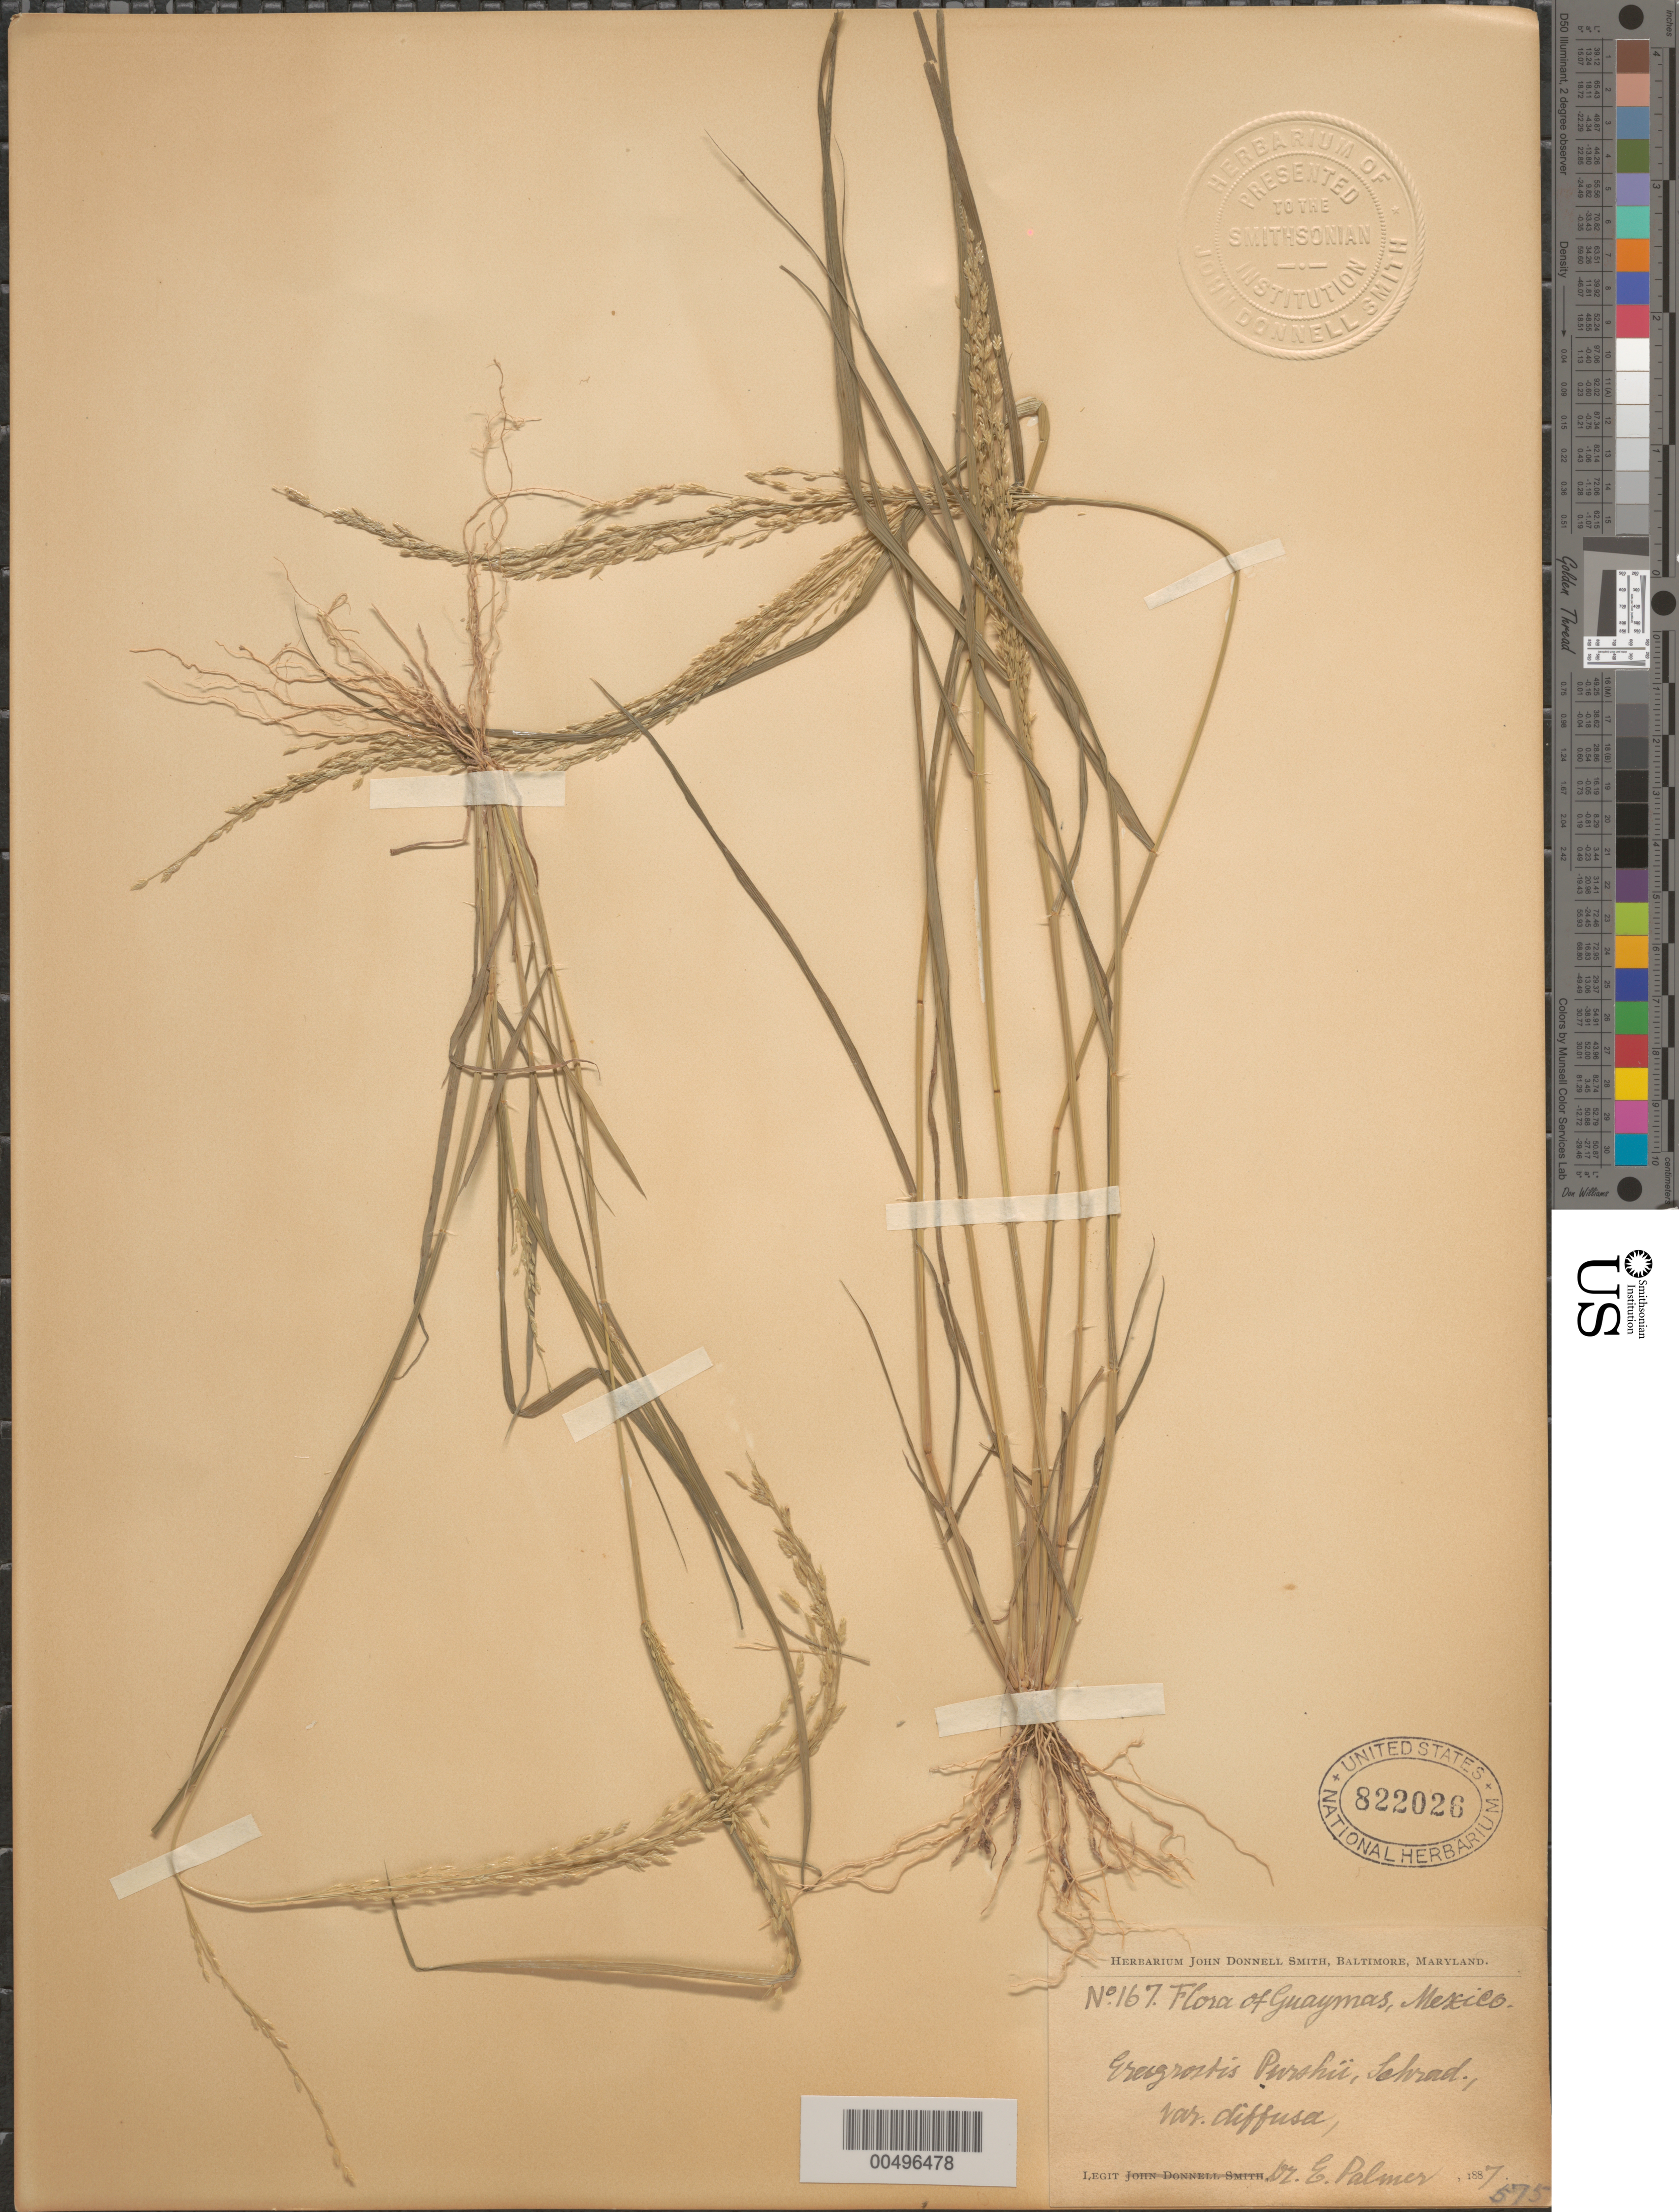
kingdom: Plantae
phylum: Tracheophyta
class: Liliopsida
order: Poales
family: Poaceae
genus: Eragrostis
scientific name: Eragrostis pectinacea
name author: (Michx.) Nees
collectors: E. Palmer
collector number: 167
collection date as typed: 1887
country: Mexico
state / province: Sonora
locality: Guaymas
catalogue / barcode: US 822026